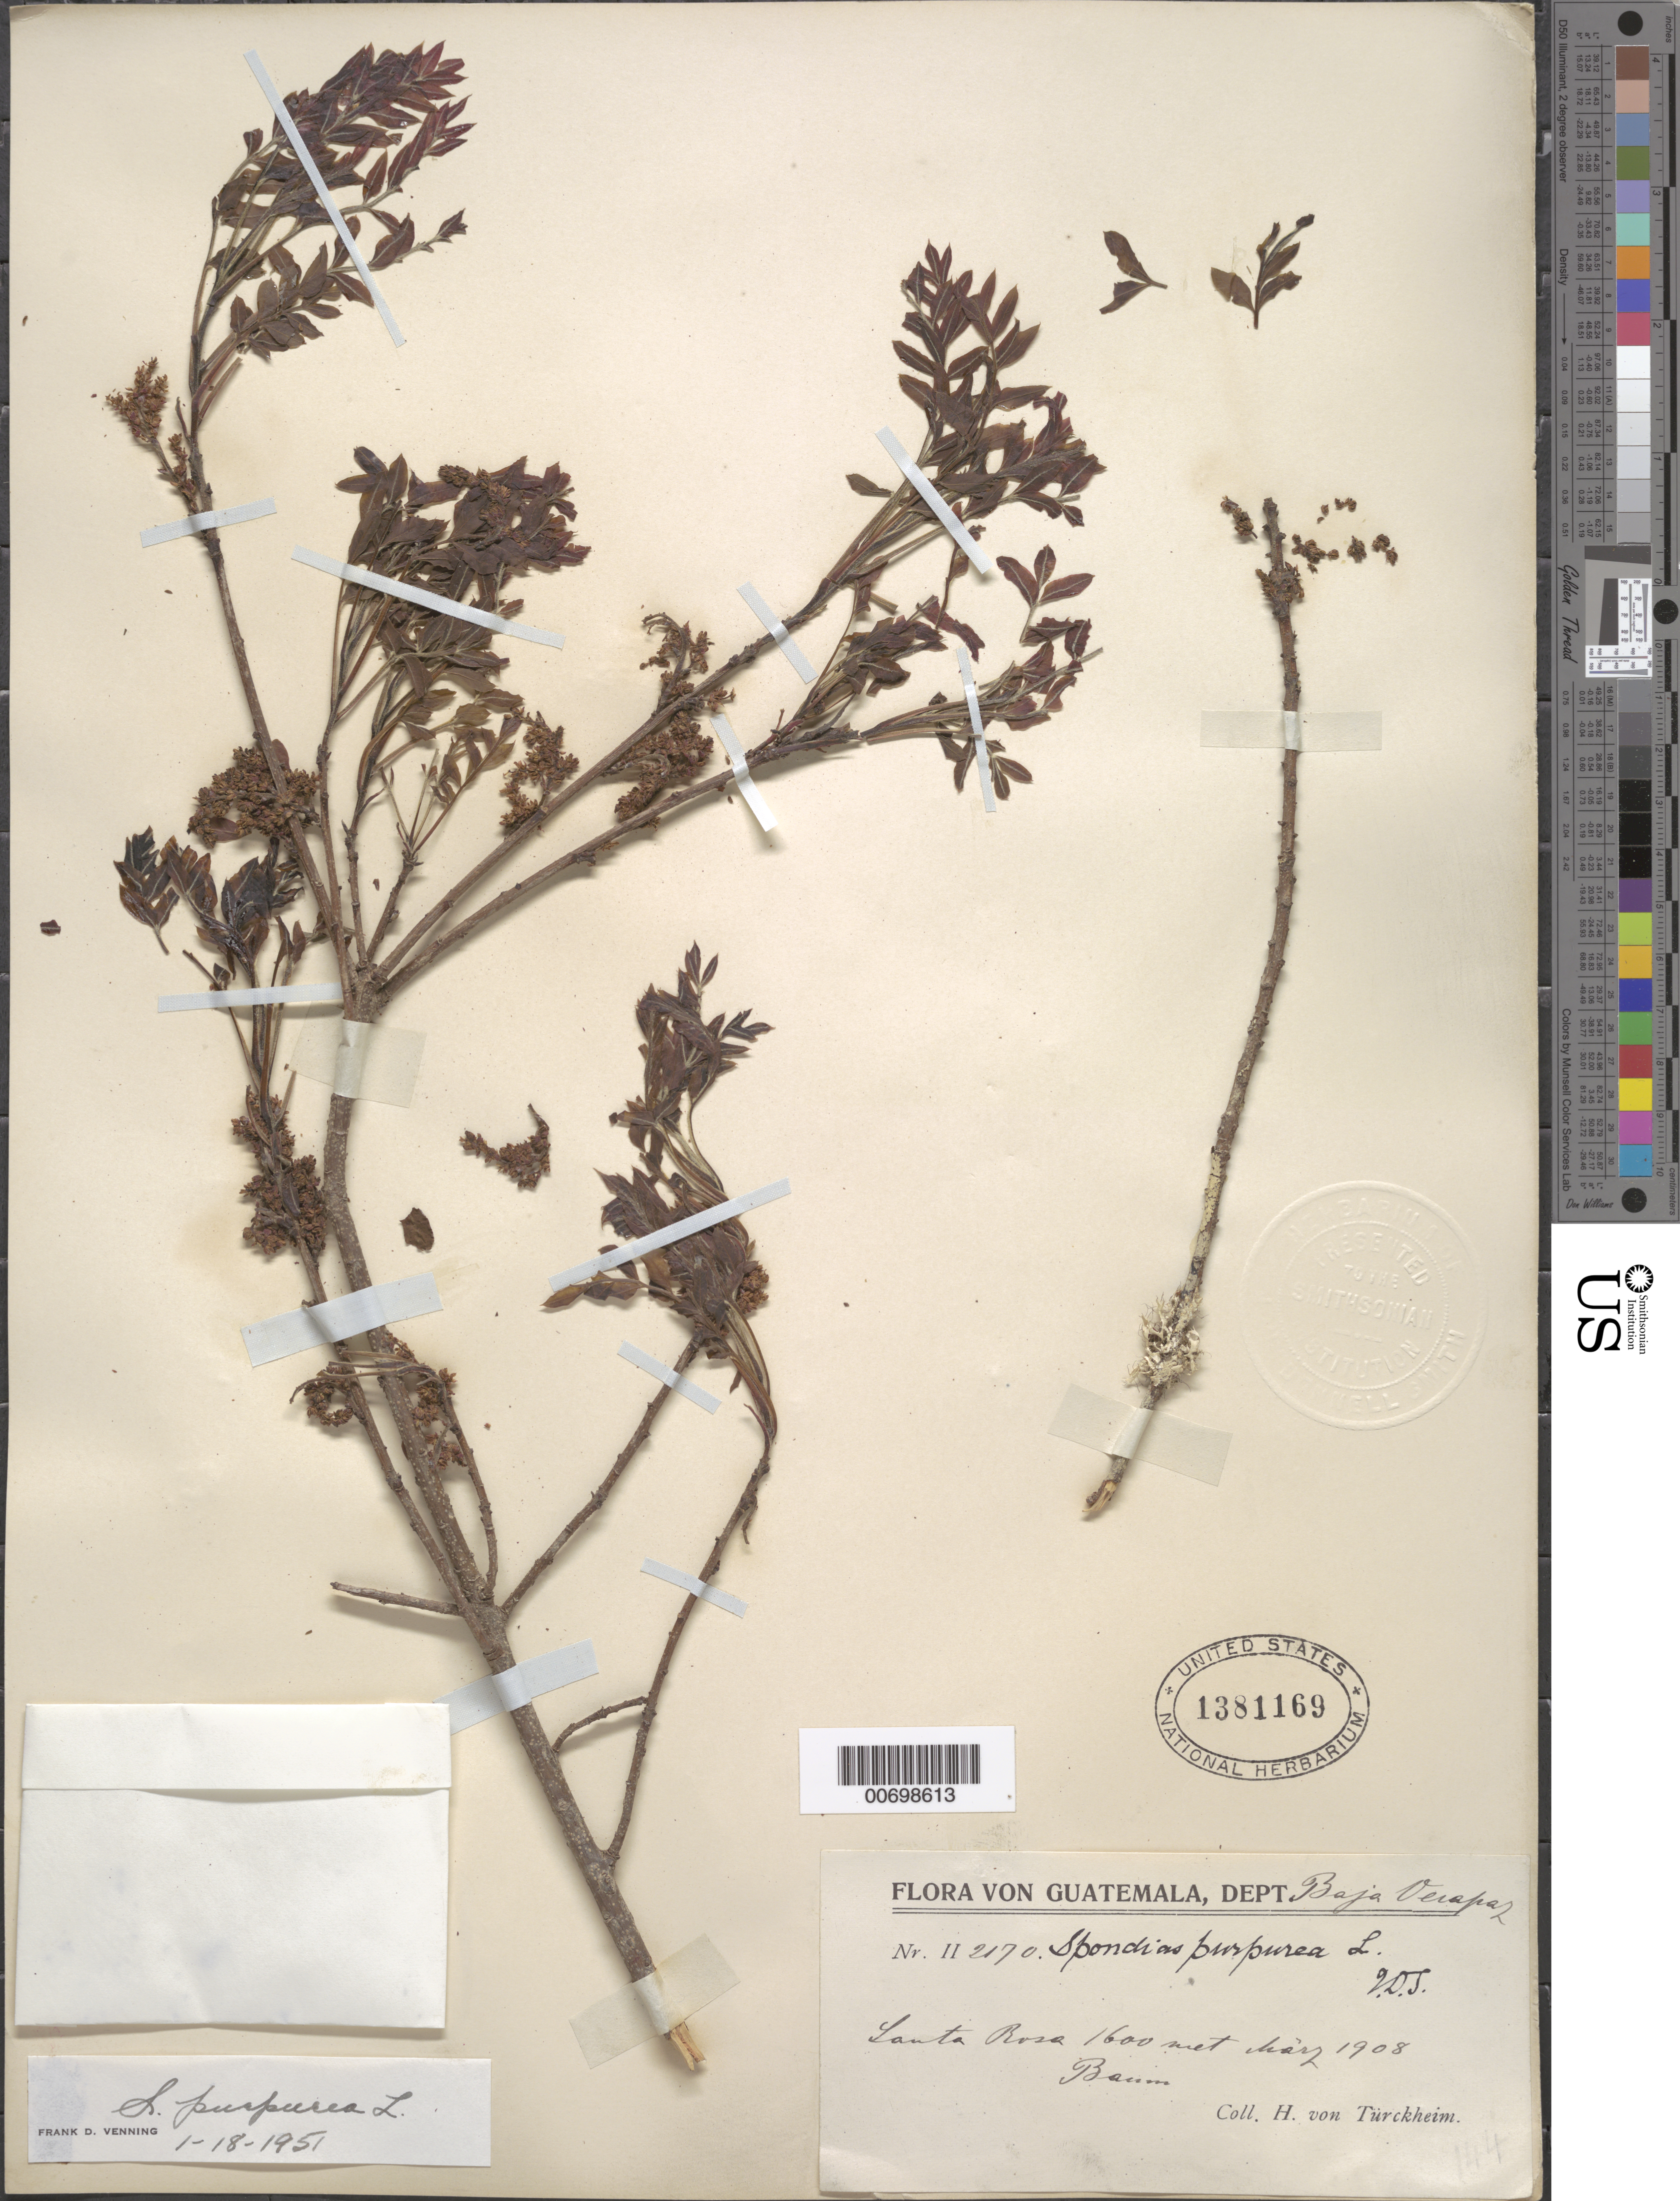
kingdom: Plantae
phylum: Tracheophyta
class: Magnoliopsida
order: Sapindales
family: Anacardiaceae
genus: Pistacia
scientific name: Pistacia mexicana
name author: Kunth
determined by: Mitchell, John D.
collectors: H. von Türckheim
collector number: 2170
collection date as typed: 1908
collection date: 1908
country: Guatemala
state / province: Baja Verapaz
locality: Santa Rosa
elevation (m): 1600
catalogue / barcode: US 1381169